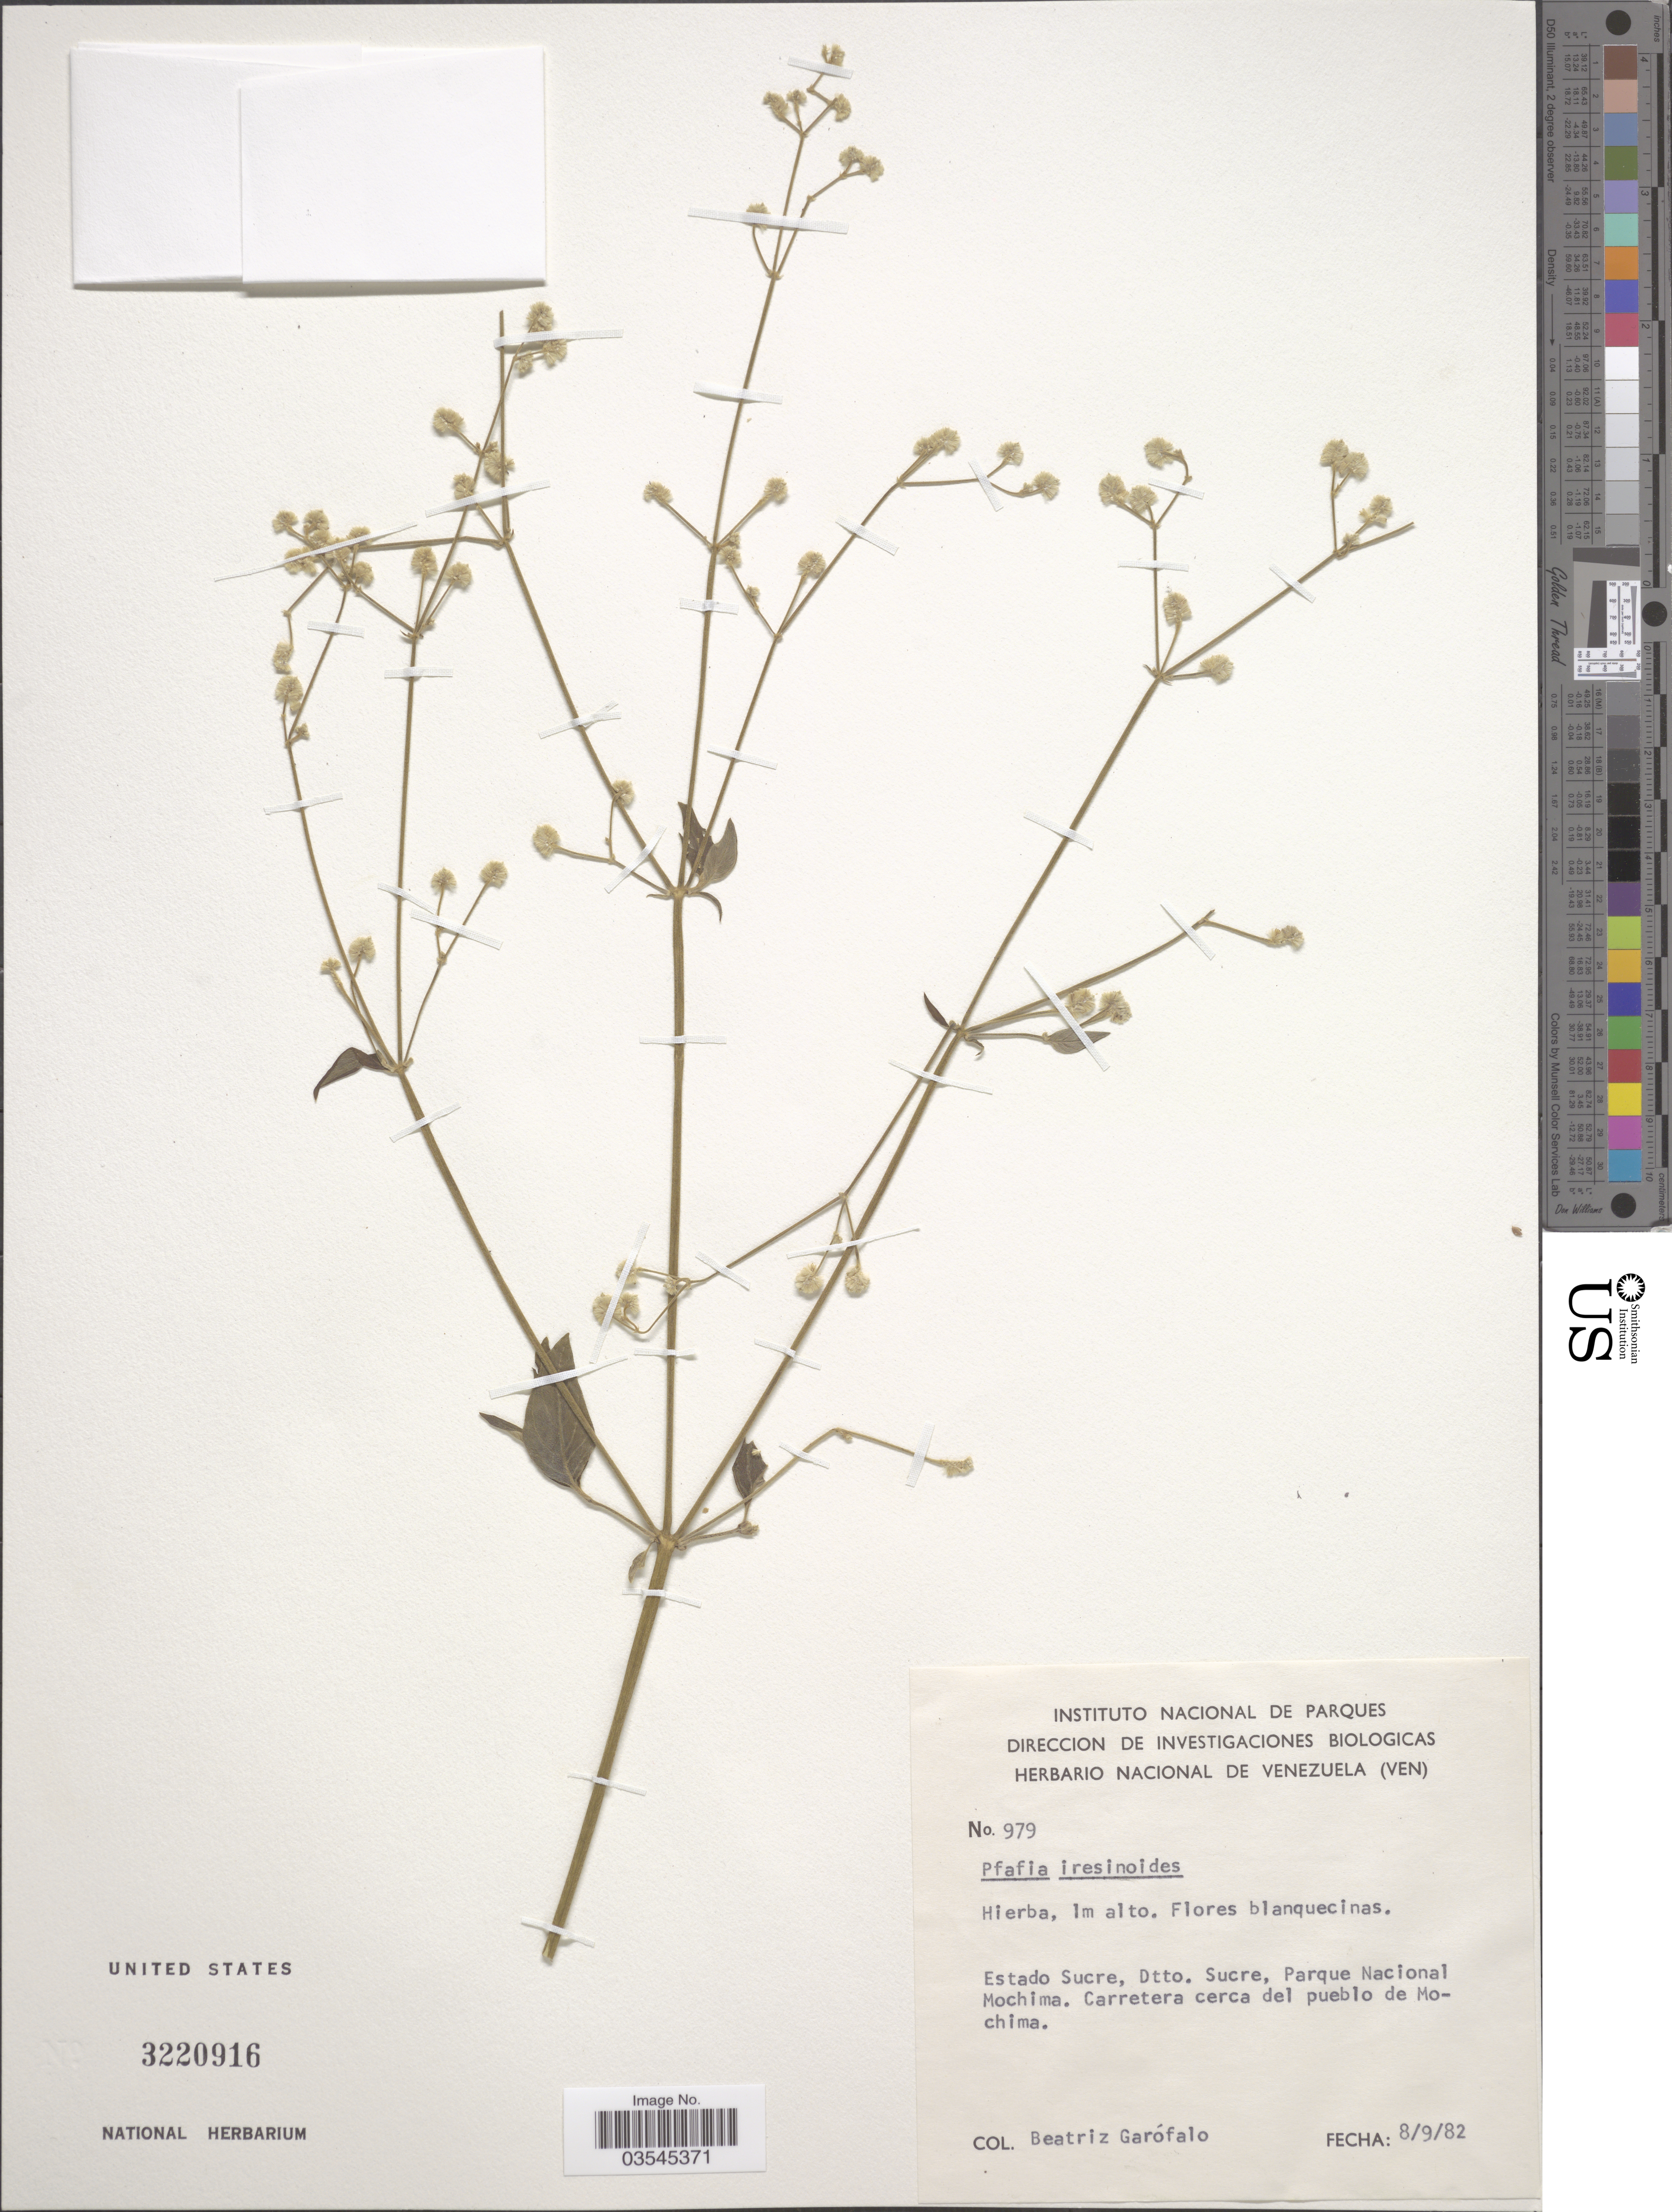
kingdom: Plantae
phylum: Tracheophyta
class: Magnoliopsida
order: Caryophyllales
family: Amaranthaceae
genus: Pfaffia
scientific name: Pfaffia iresinoides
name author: (Kunth) Spreng.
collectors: B. Garofalo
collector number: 979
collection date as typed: Transcribed d/m/y: 8/9/82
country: Venezuela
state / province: Sucre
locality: Dtto. Sucre, Parque Nacional Mochima. Carretera cerca del pueblo de Mochima.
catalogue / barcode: US 3220916